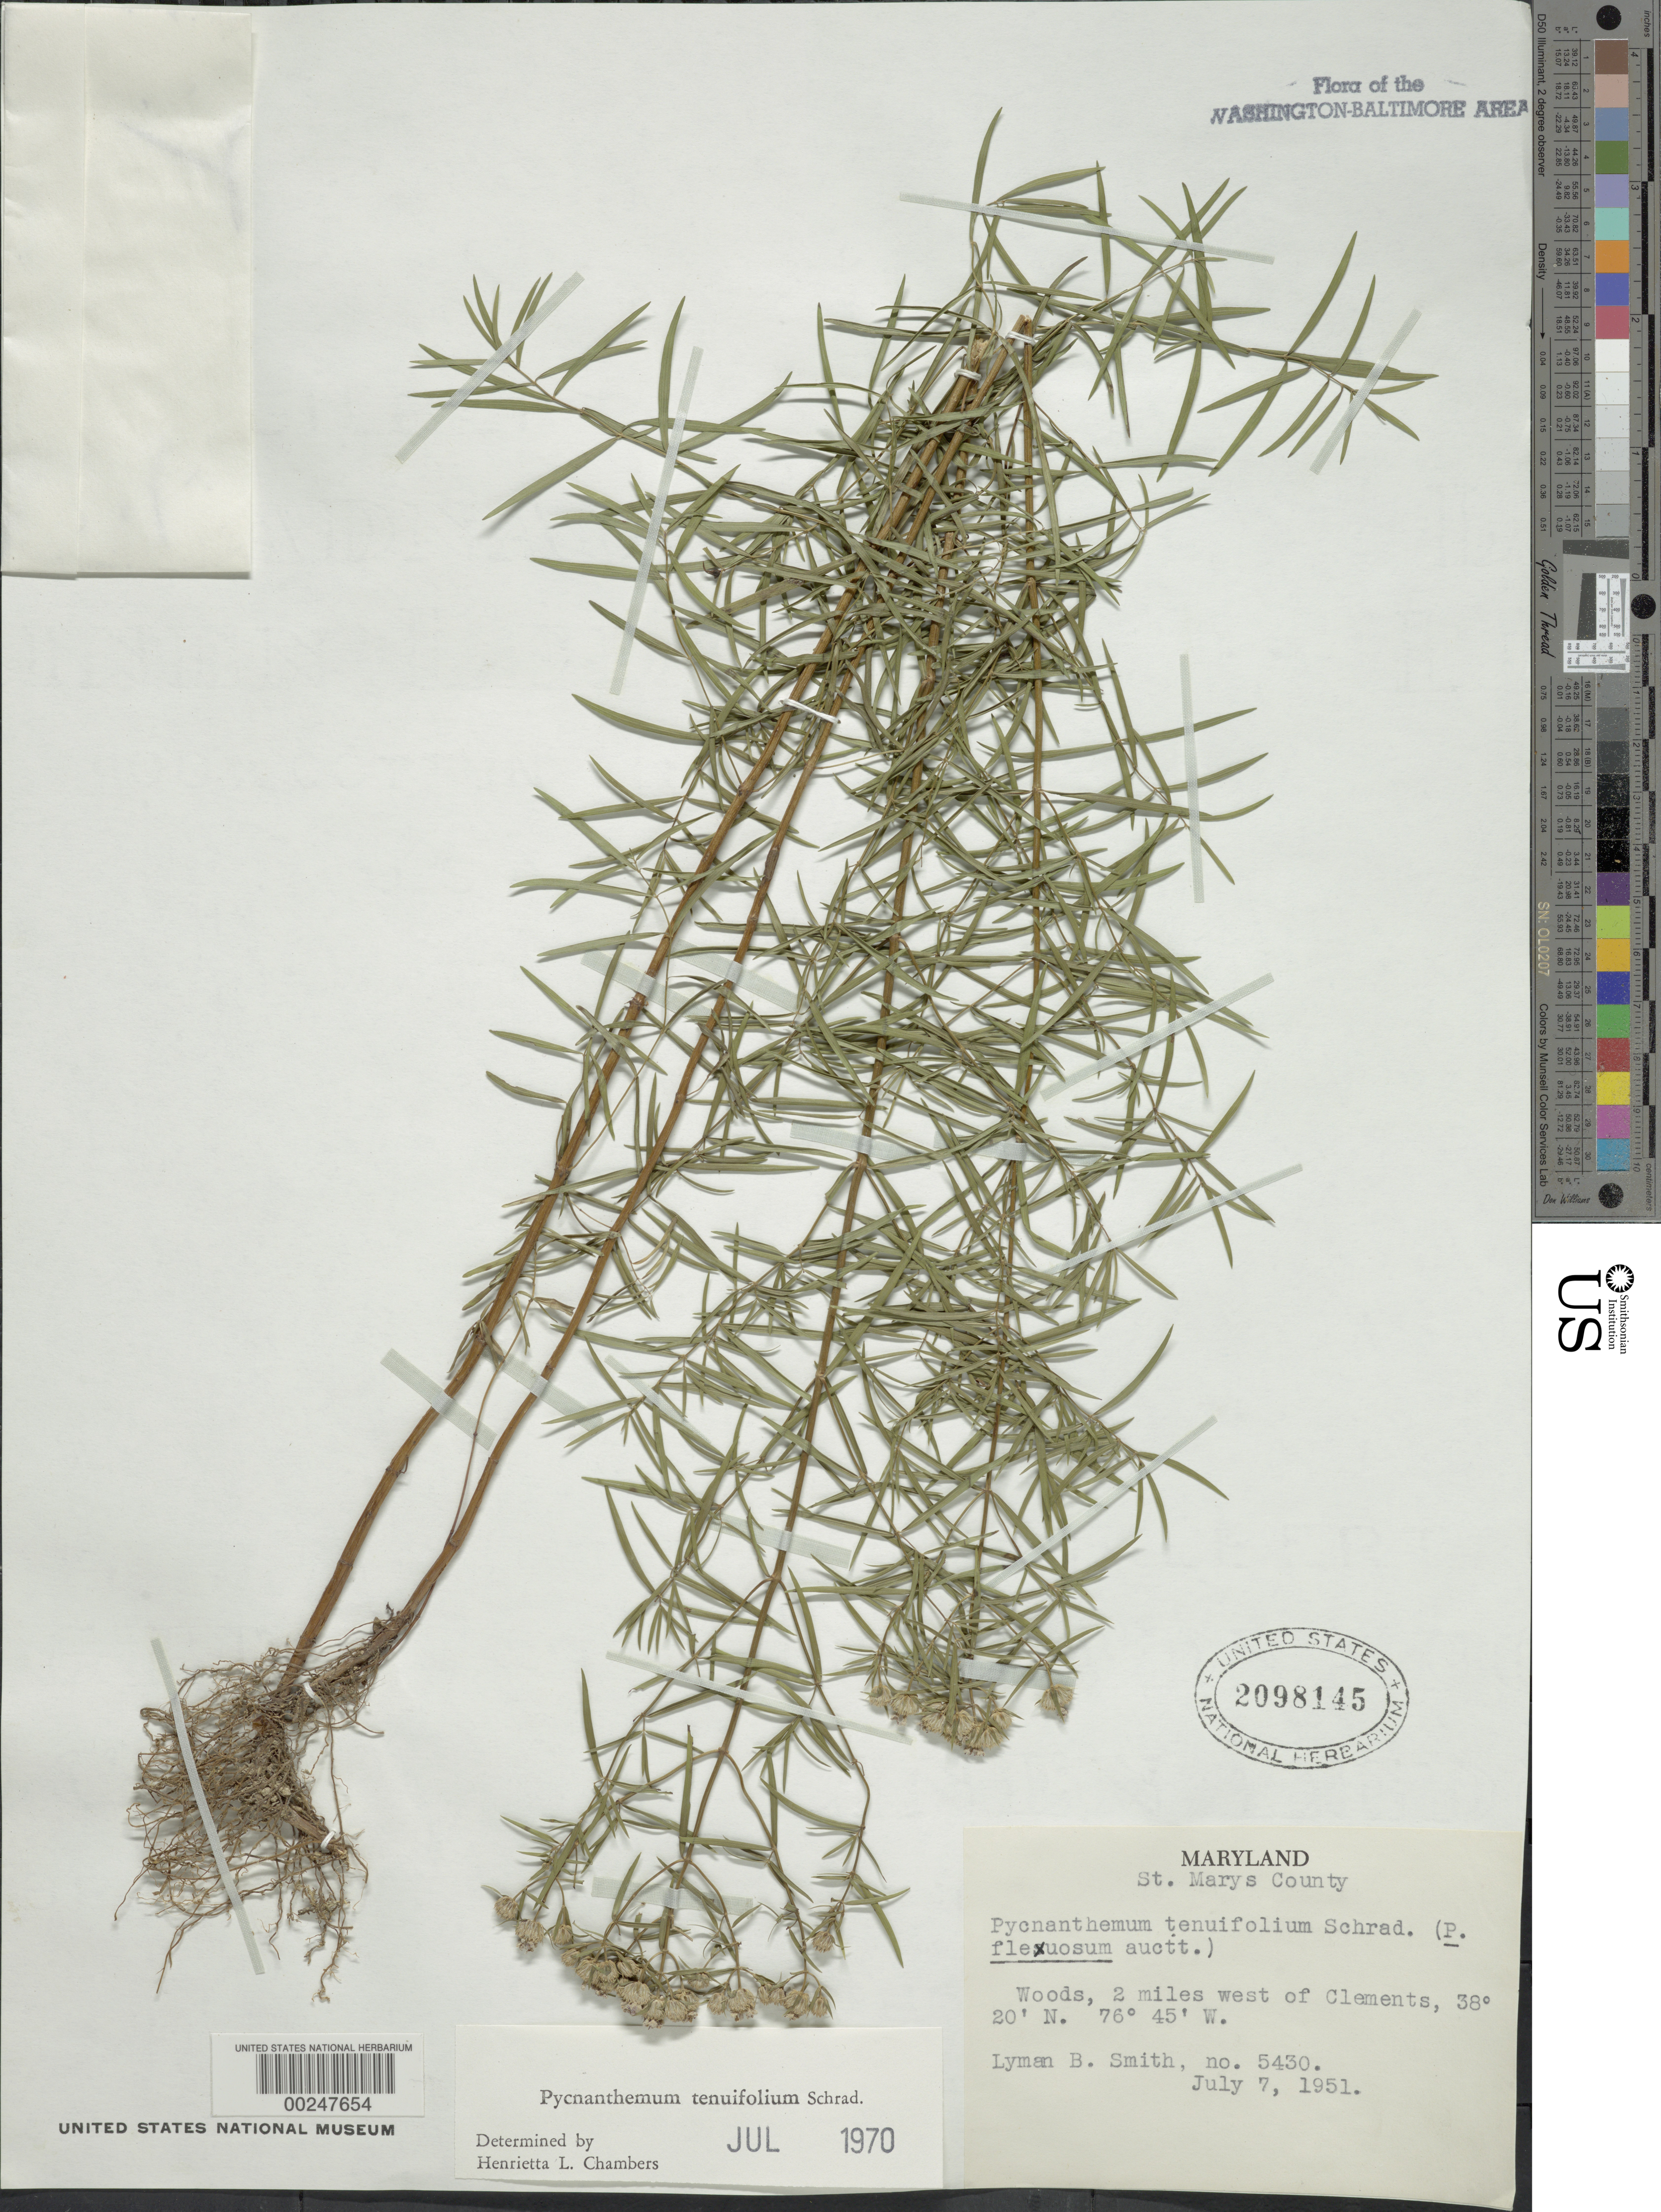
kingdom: Plantae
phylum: Tracheophyta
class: Magnoliopsida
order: Lamiales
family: Lamiaceae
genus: Pycnanthemum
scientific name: Pycnanthemum tenuifolium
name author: Schrad.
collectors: L. Smith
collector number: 5430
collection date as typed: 07 Jul 1951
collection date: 1951-07-07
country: United States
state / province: Maryland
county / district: St. Mary's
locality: W of Clements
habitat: Woods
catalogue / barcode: US 2098145